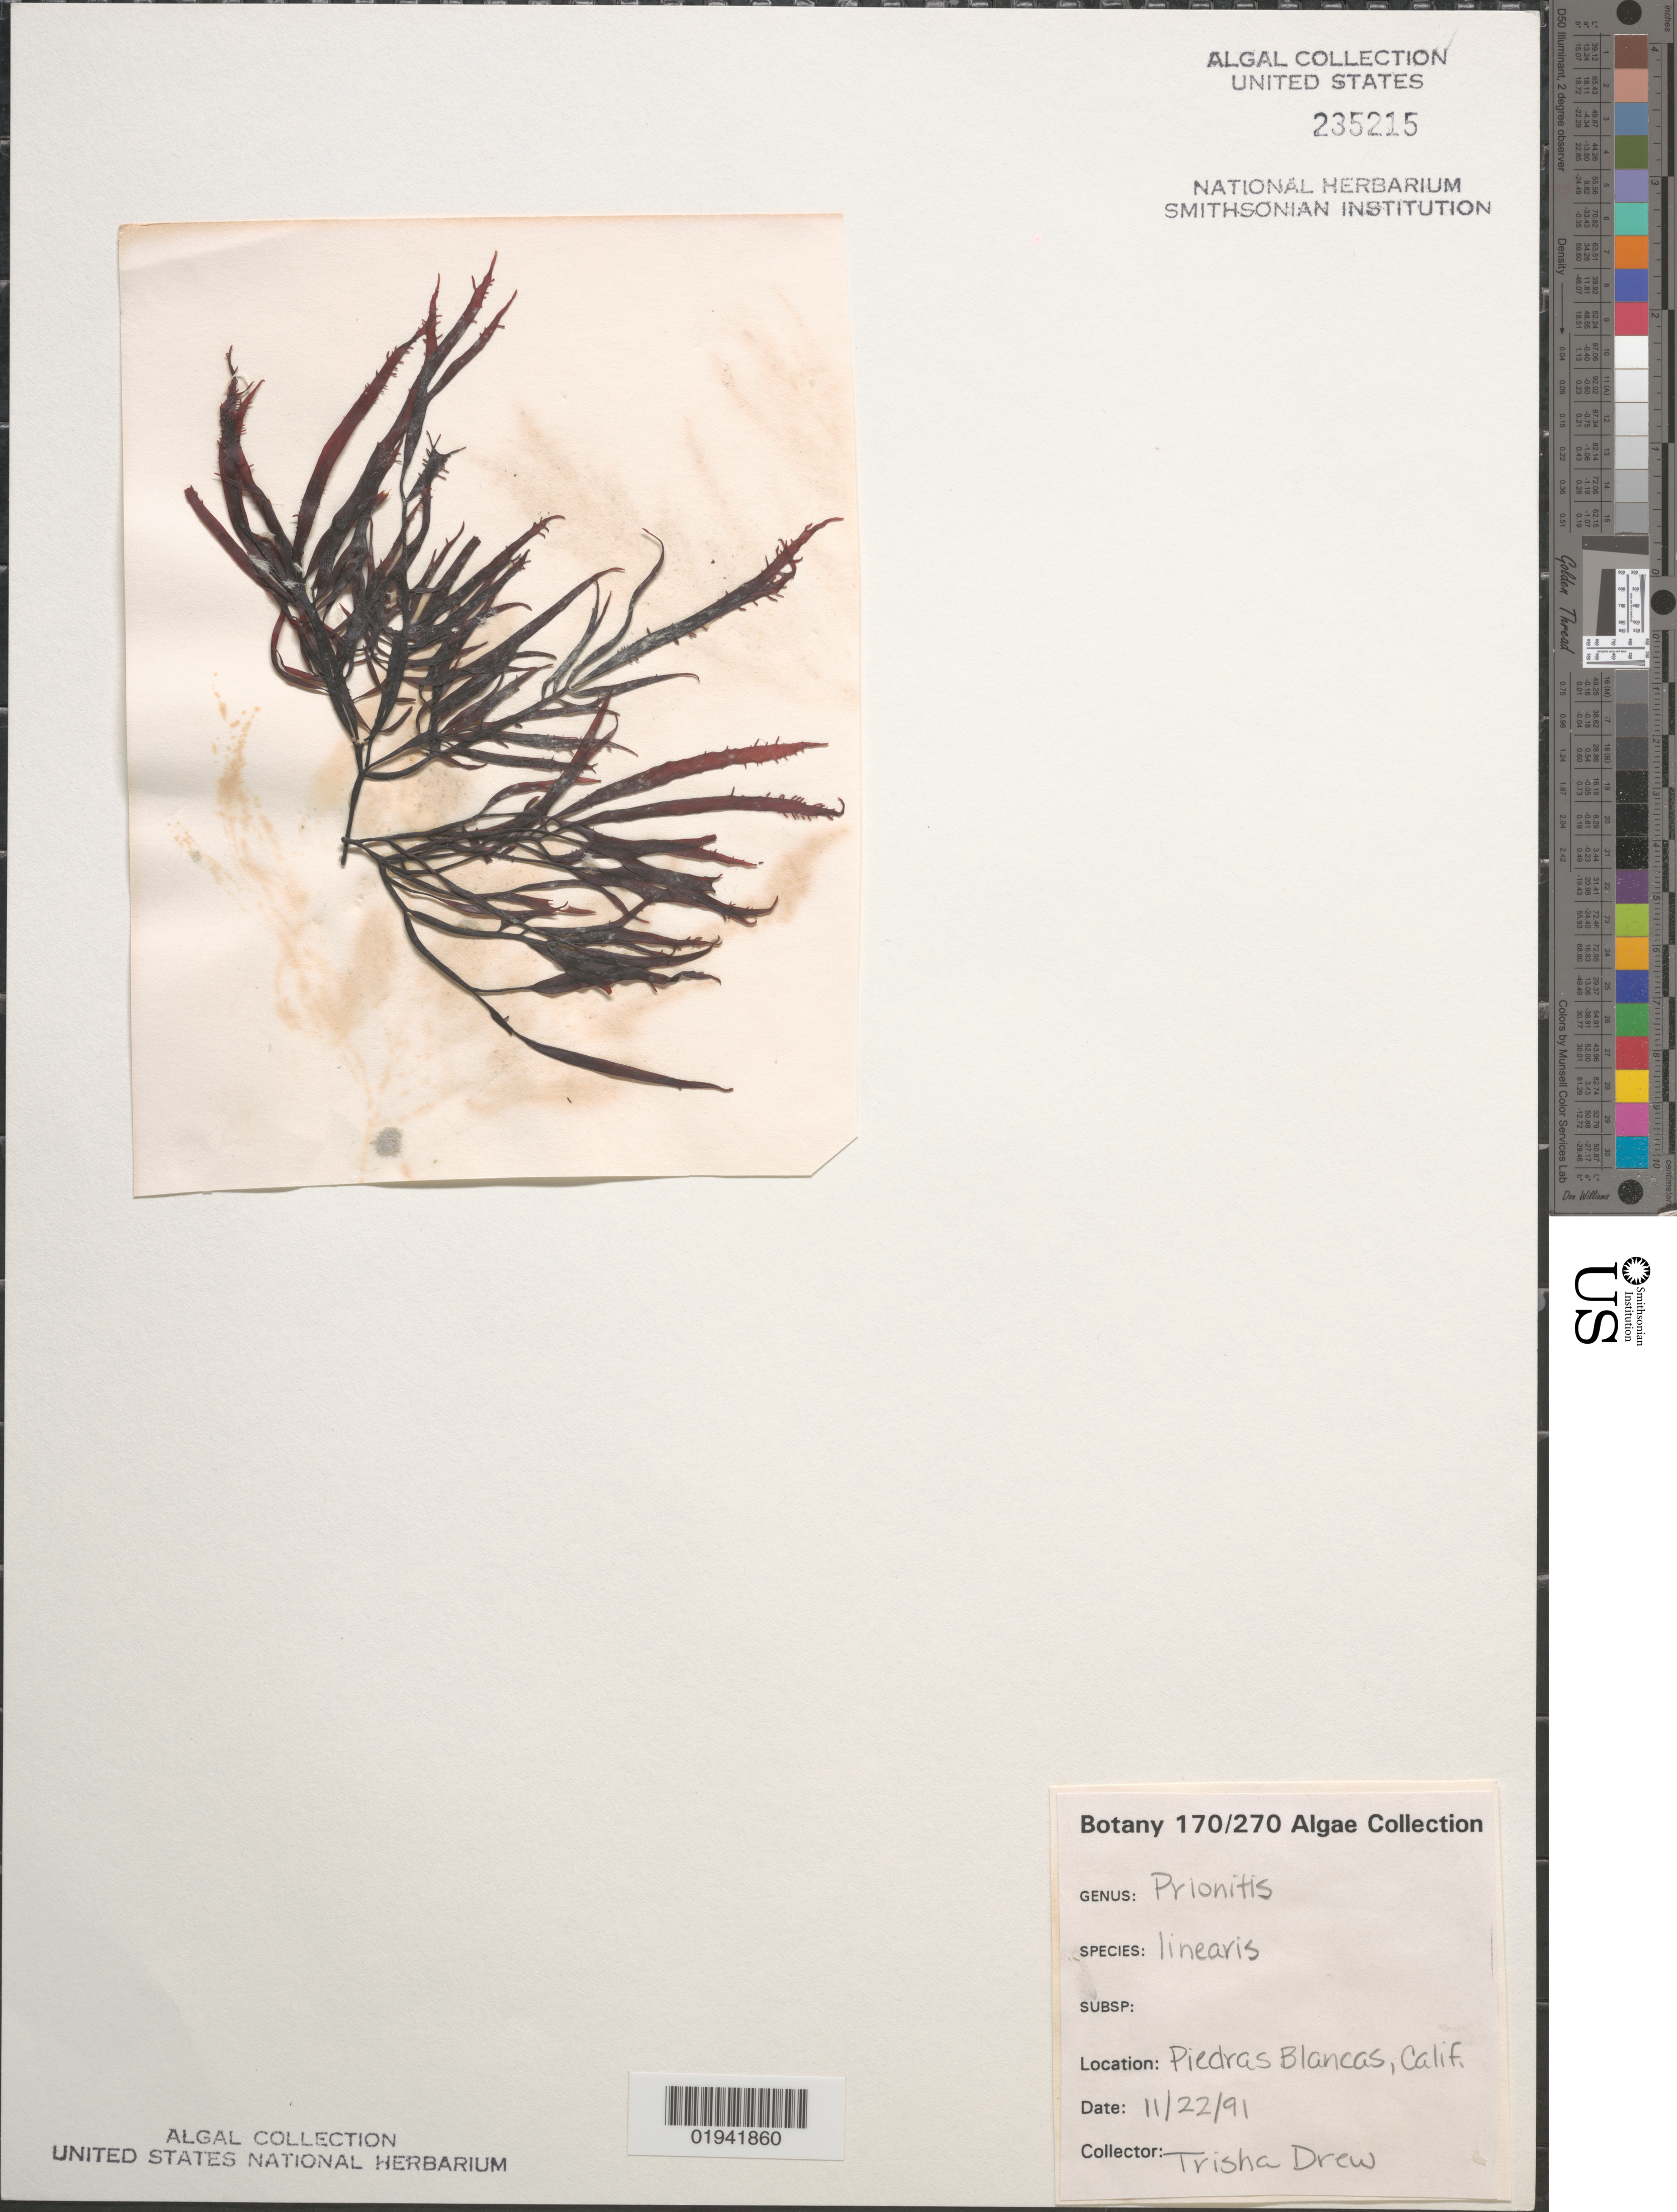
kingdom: Plantae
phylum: Rhodophyta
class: Florideophyceae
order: Cryptonemiales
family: Cryptonemiaceae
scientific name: Prionitis linearis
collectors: T. Drew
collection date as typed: Transcribed d/m/y: 22/11/91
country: United States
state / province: California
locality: Piedras Blancas.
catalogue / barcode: US 235215